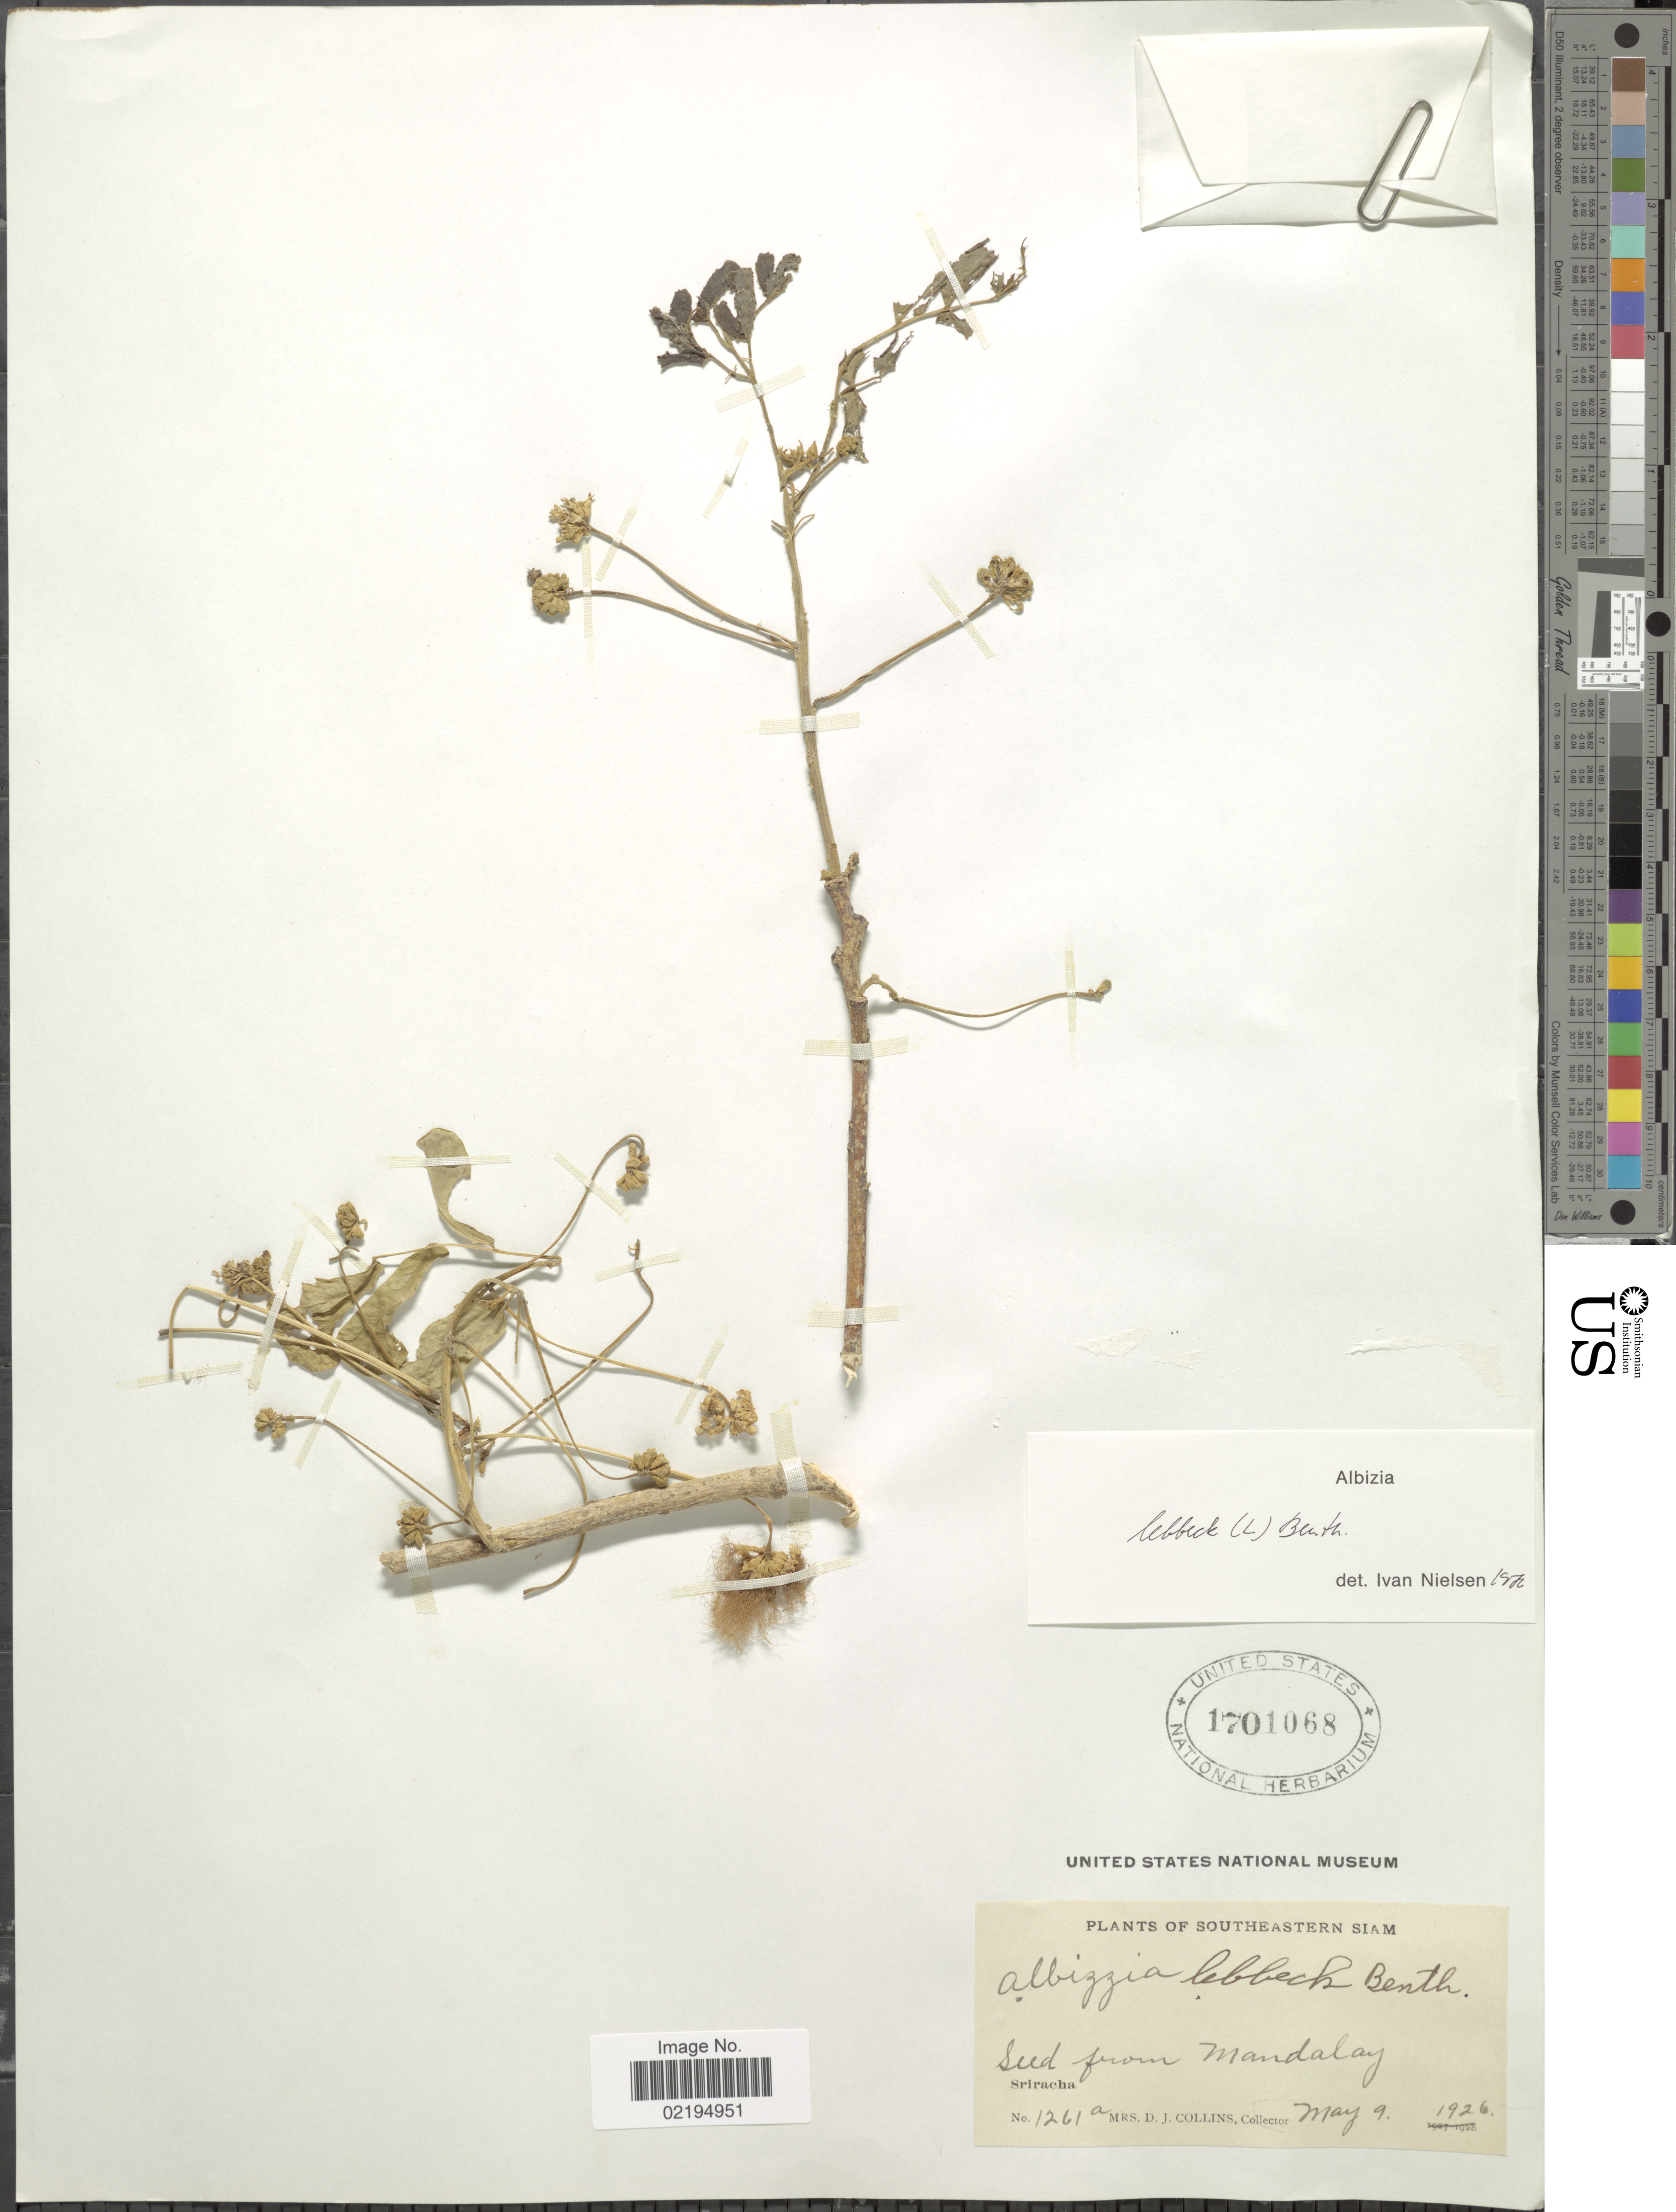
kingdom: Plantae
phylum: Tracheophyta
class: Magnoliopsida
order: Fabales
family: Fabaceae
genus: Albizia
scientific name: Albizia lebbeck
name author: (L.) Benth.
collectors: Mrs. D. J. Collins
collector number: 1261a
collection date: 1926-05-09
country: Myanmar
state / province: Mandalay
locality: Southeastern Siam, Sriracha.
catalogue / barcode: US 1701068